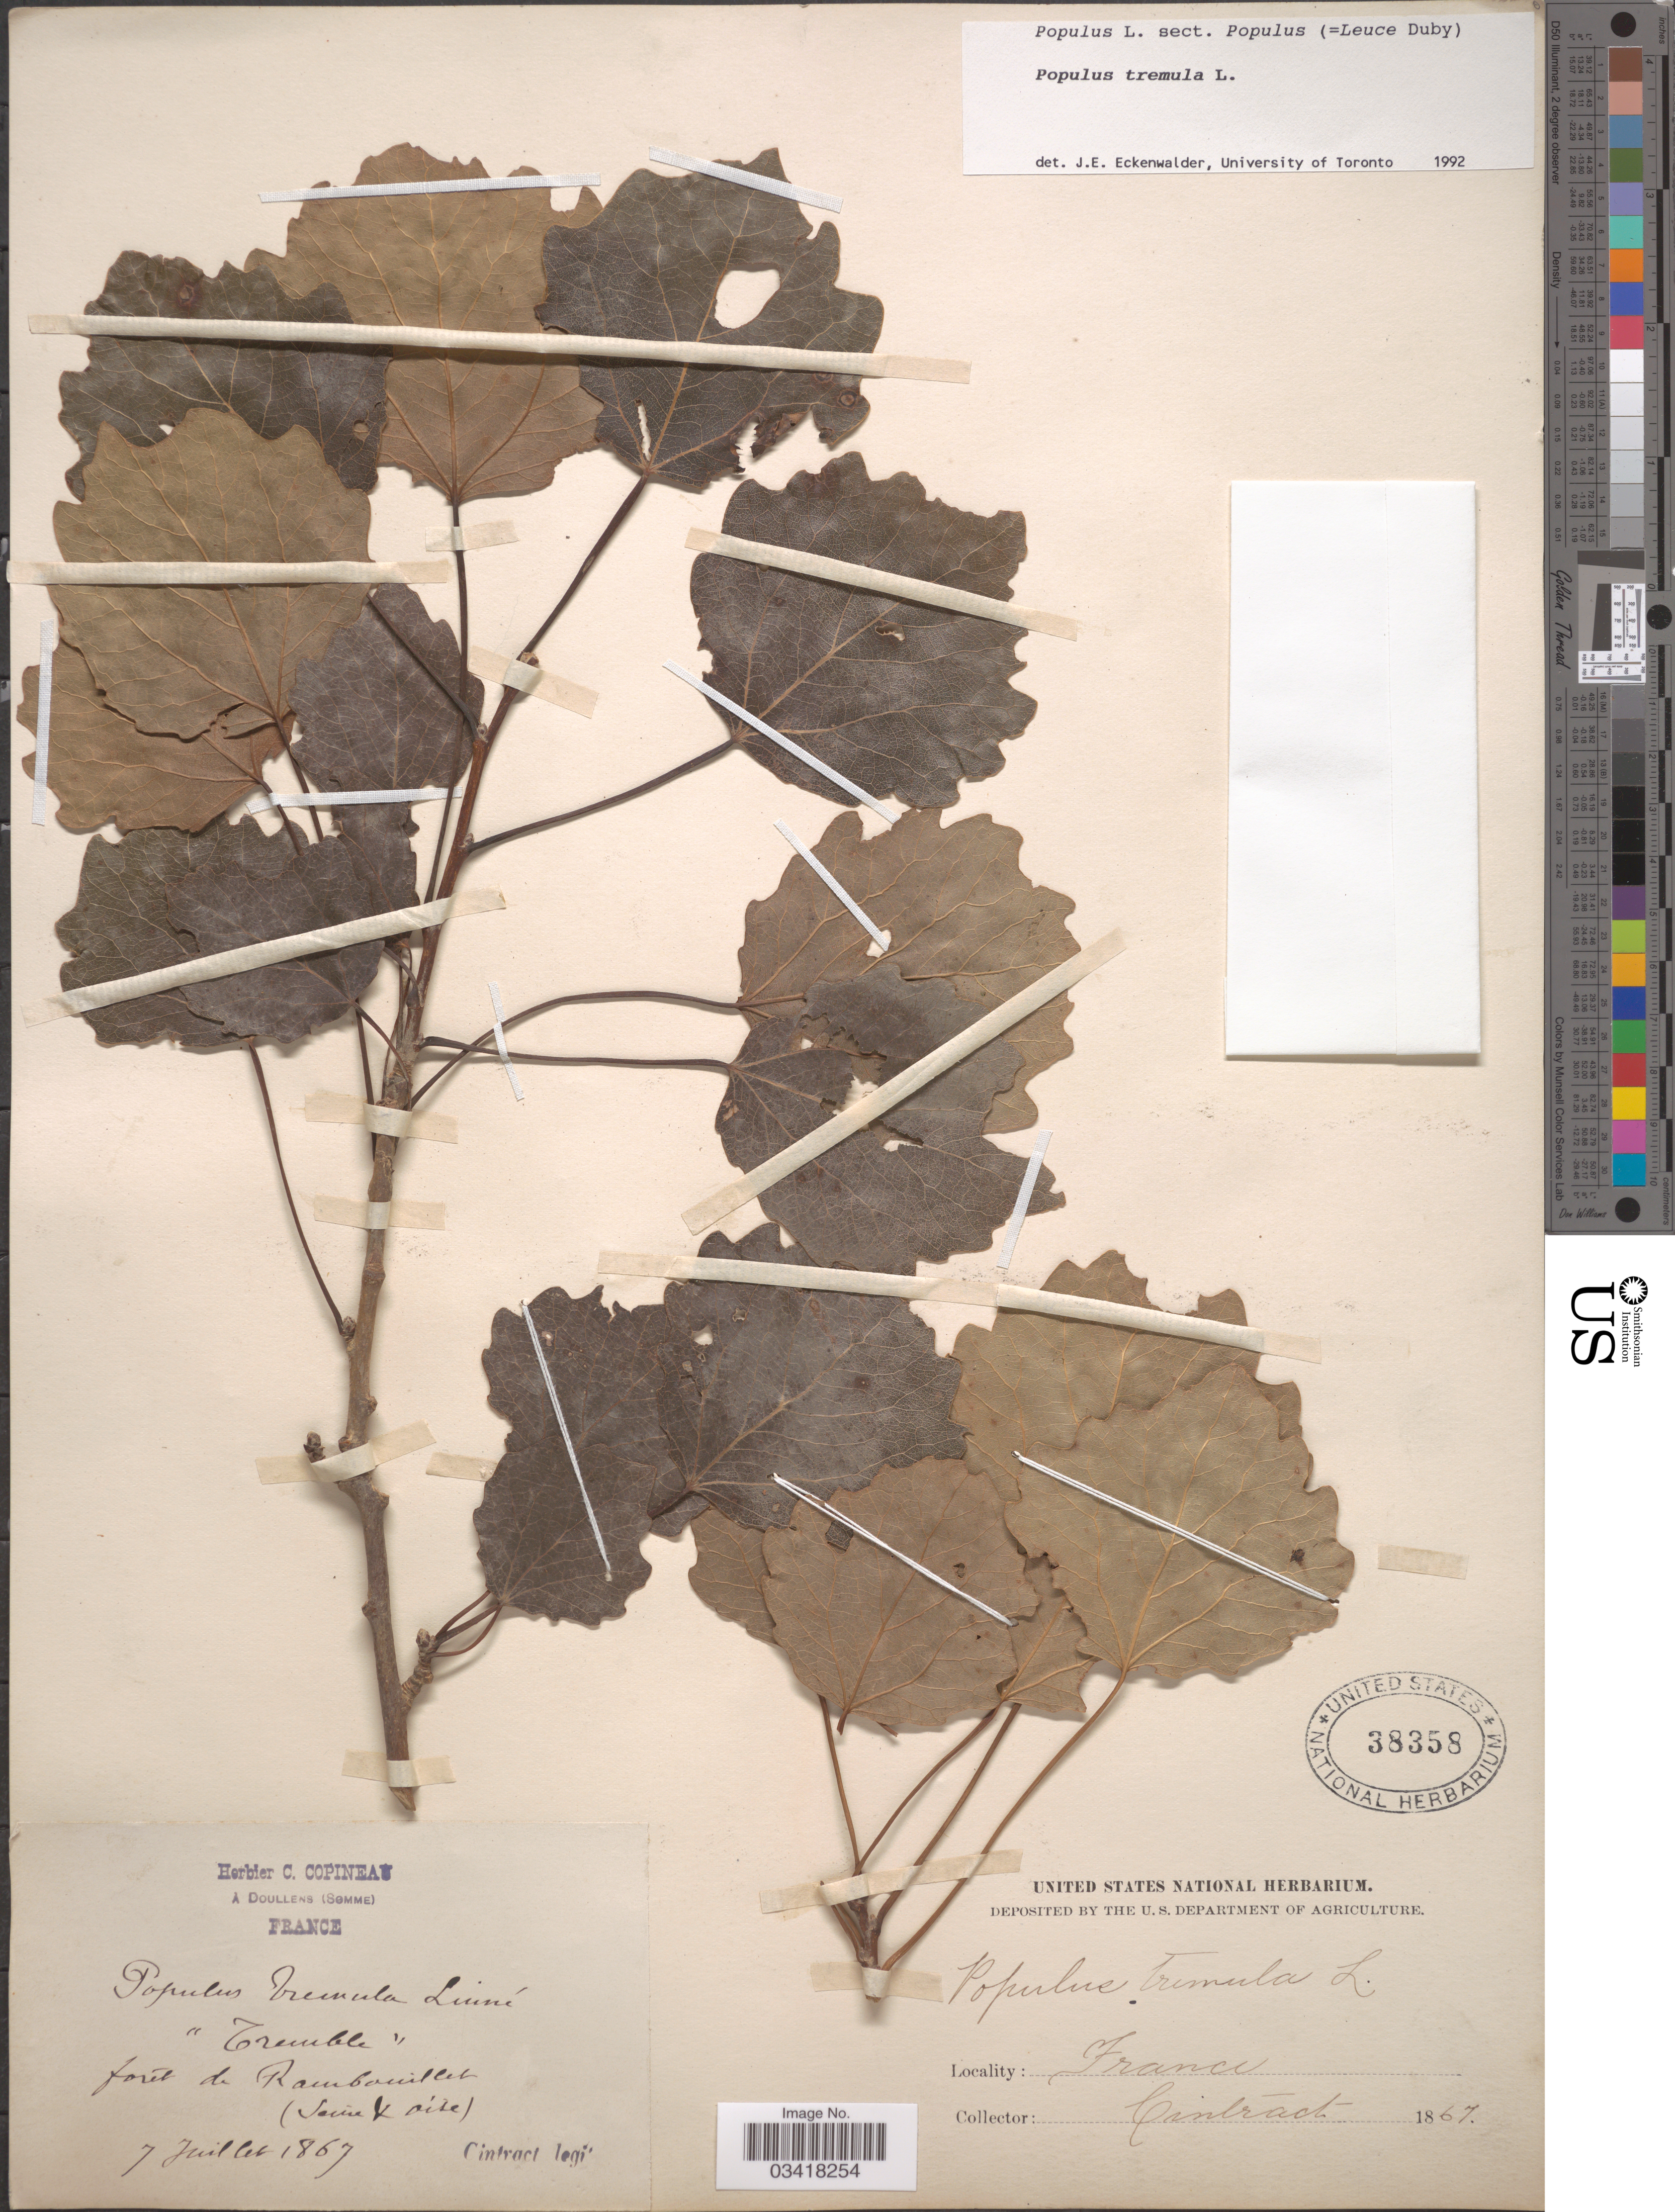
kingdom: Plantae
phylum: Tracheophyta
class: Magnoliopsida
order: Malpighiales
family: Salicaceae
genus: Populus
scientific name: Populus tremula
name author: L.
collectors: Cintract, --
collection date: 1867-07-07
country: France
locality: Forét de Rambouillet (Seine et Oise).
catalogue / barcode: US 38358